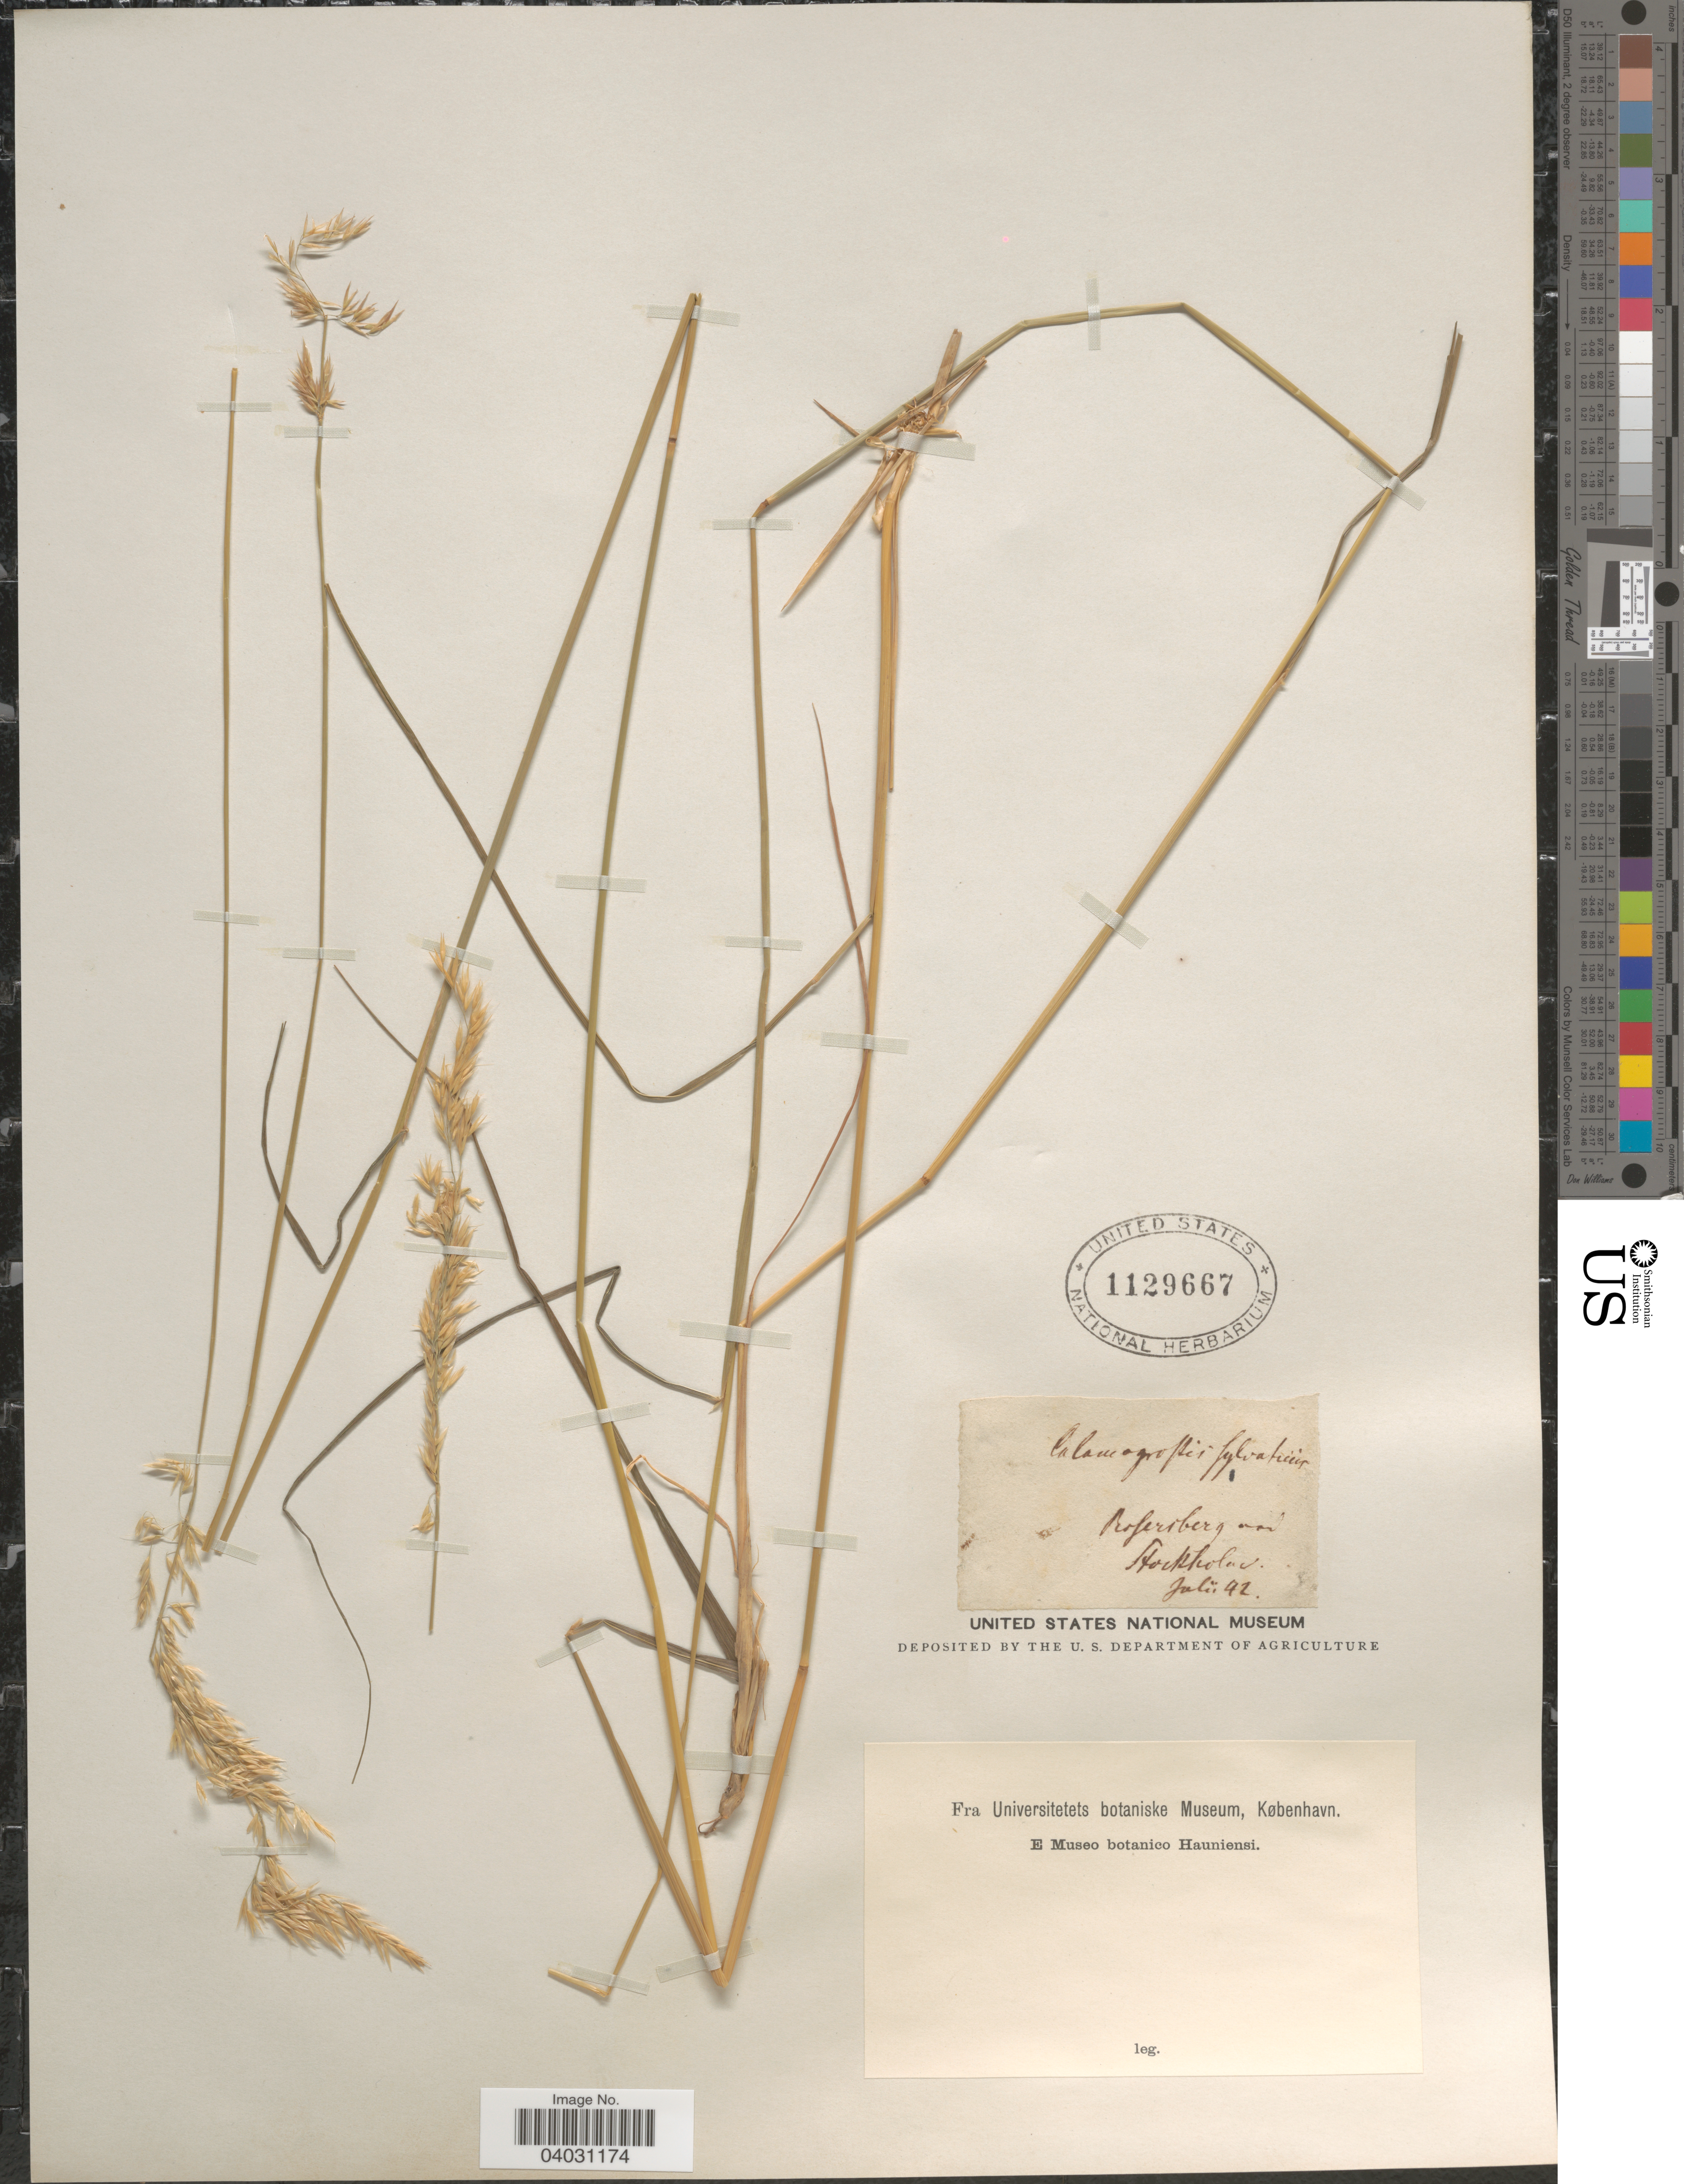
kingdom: Plantae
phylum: Tracheophyta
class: Liliopsida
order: Poales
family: Poaceae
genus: Calamagrostis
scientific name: Calamagrostis arundinacea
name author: (L.) Roth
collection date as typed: Transcribed d/m/y: /7/42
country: Sweden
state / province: Stockholm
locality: Roserberg von Stockholm.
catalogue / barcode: US 1129667